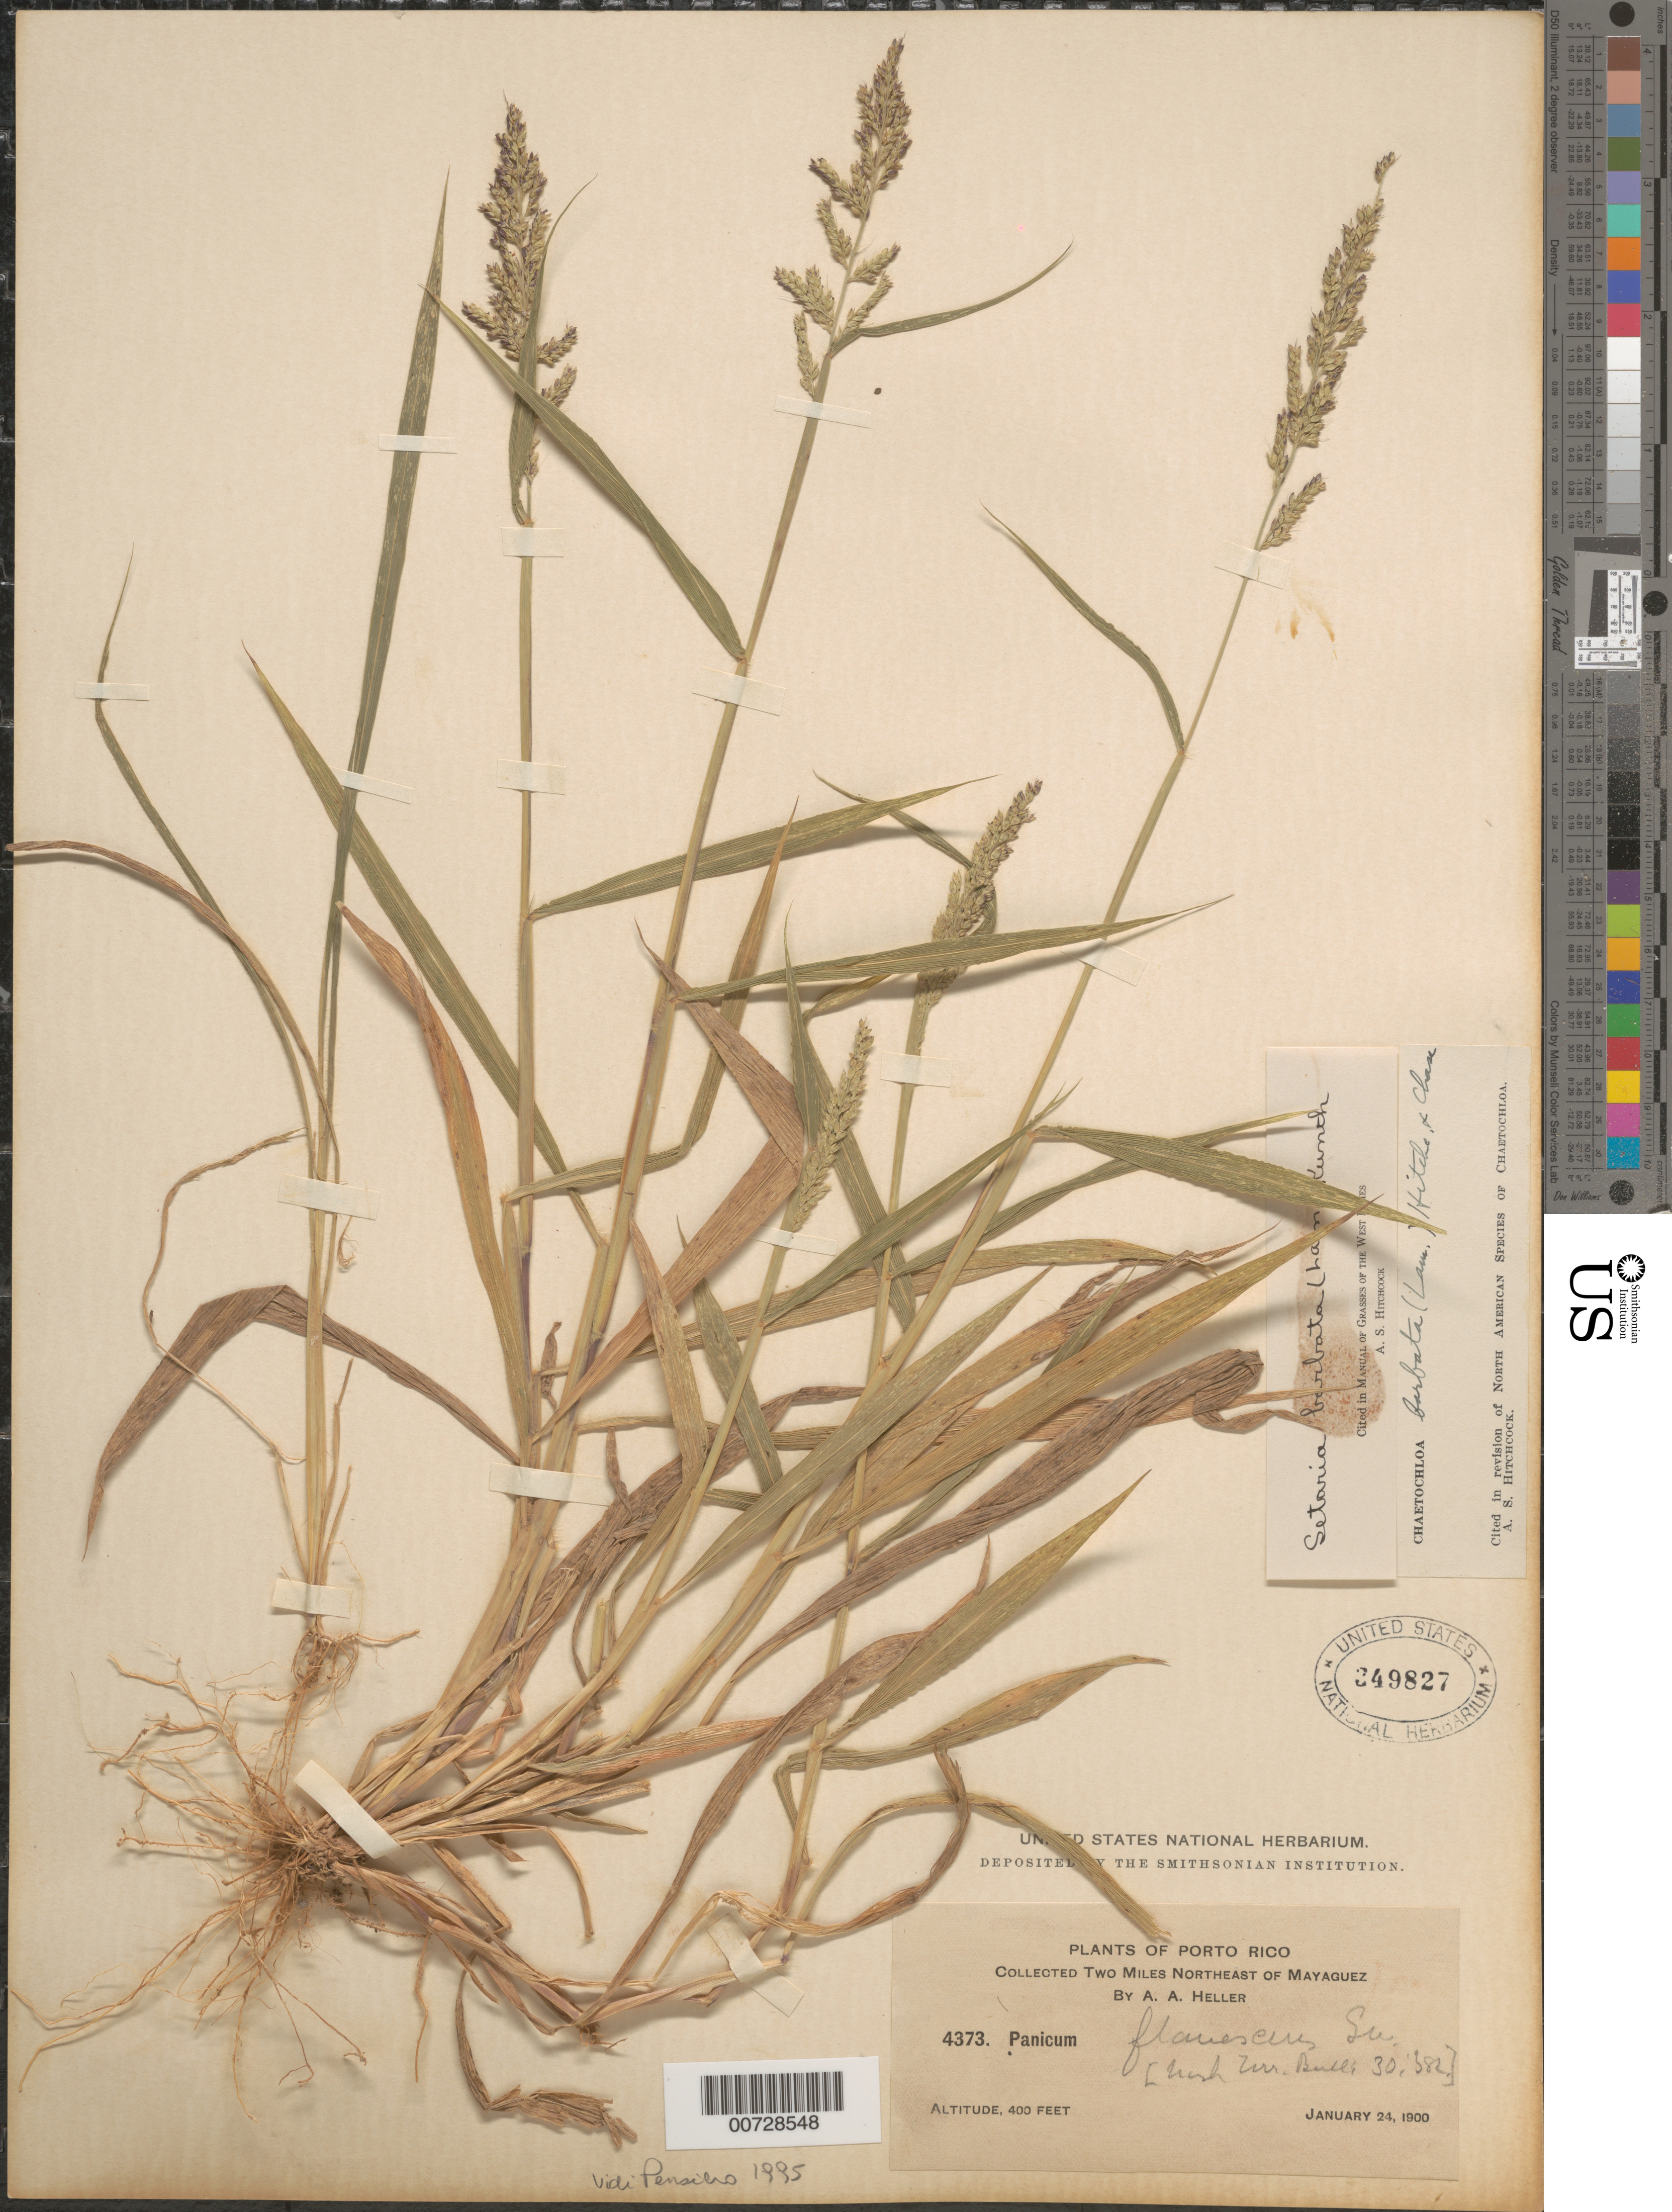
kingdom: Plantae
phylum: Tracheophyta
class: Liliopsida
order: Poales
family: Poaceae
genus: Setaria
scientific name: Setaria barbata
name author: (Lam.) Kunth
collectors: A. A. Heller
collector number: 4373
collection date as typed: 24 Jan 1900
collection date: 1900-01-24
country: Puerto Rico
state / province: Mayagüez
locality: Mayaguez, 2 mi NE of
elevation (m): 122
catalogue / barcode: US 349827